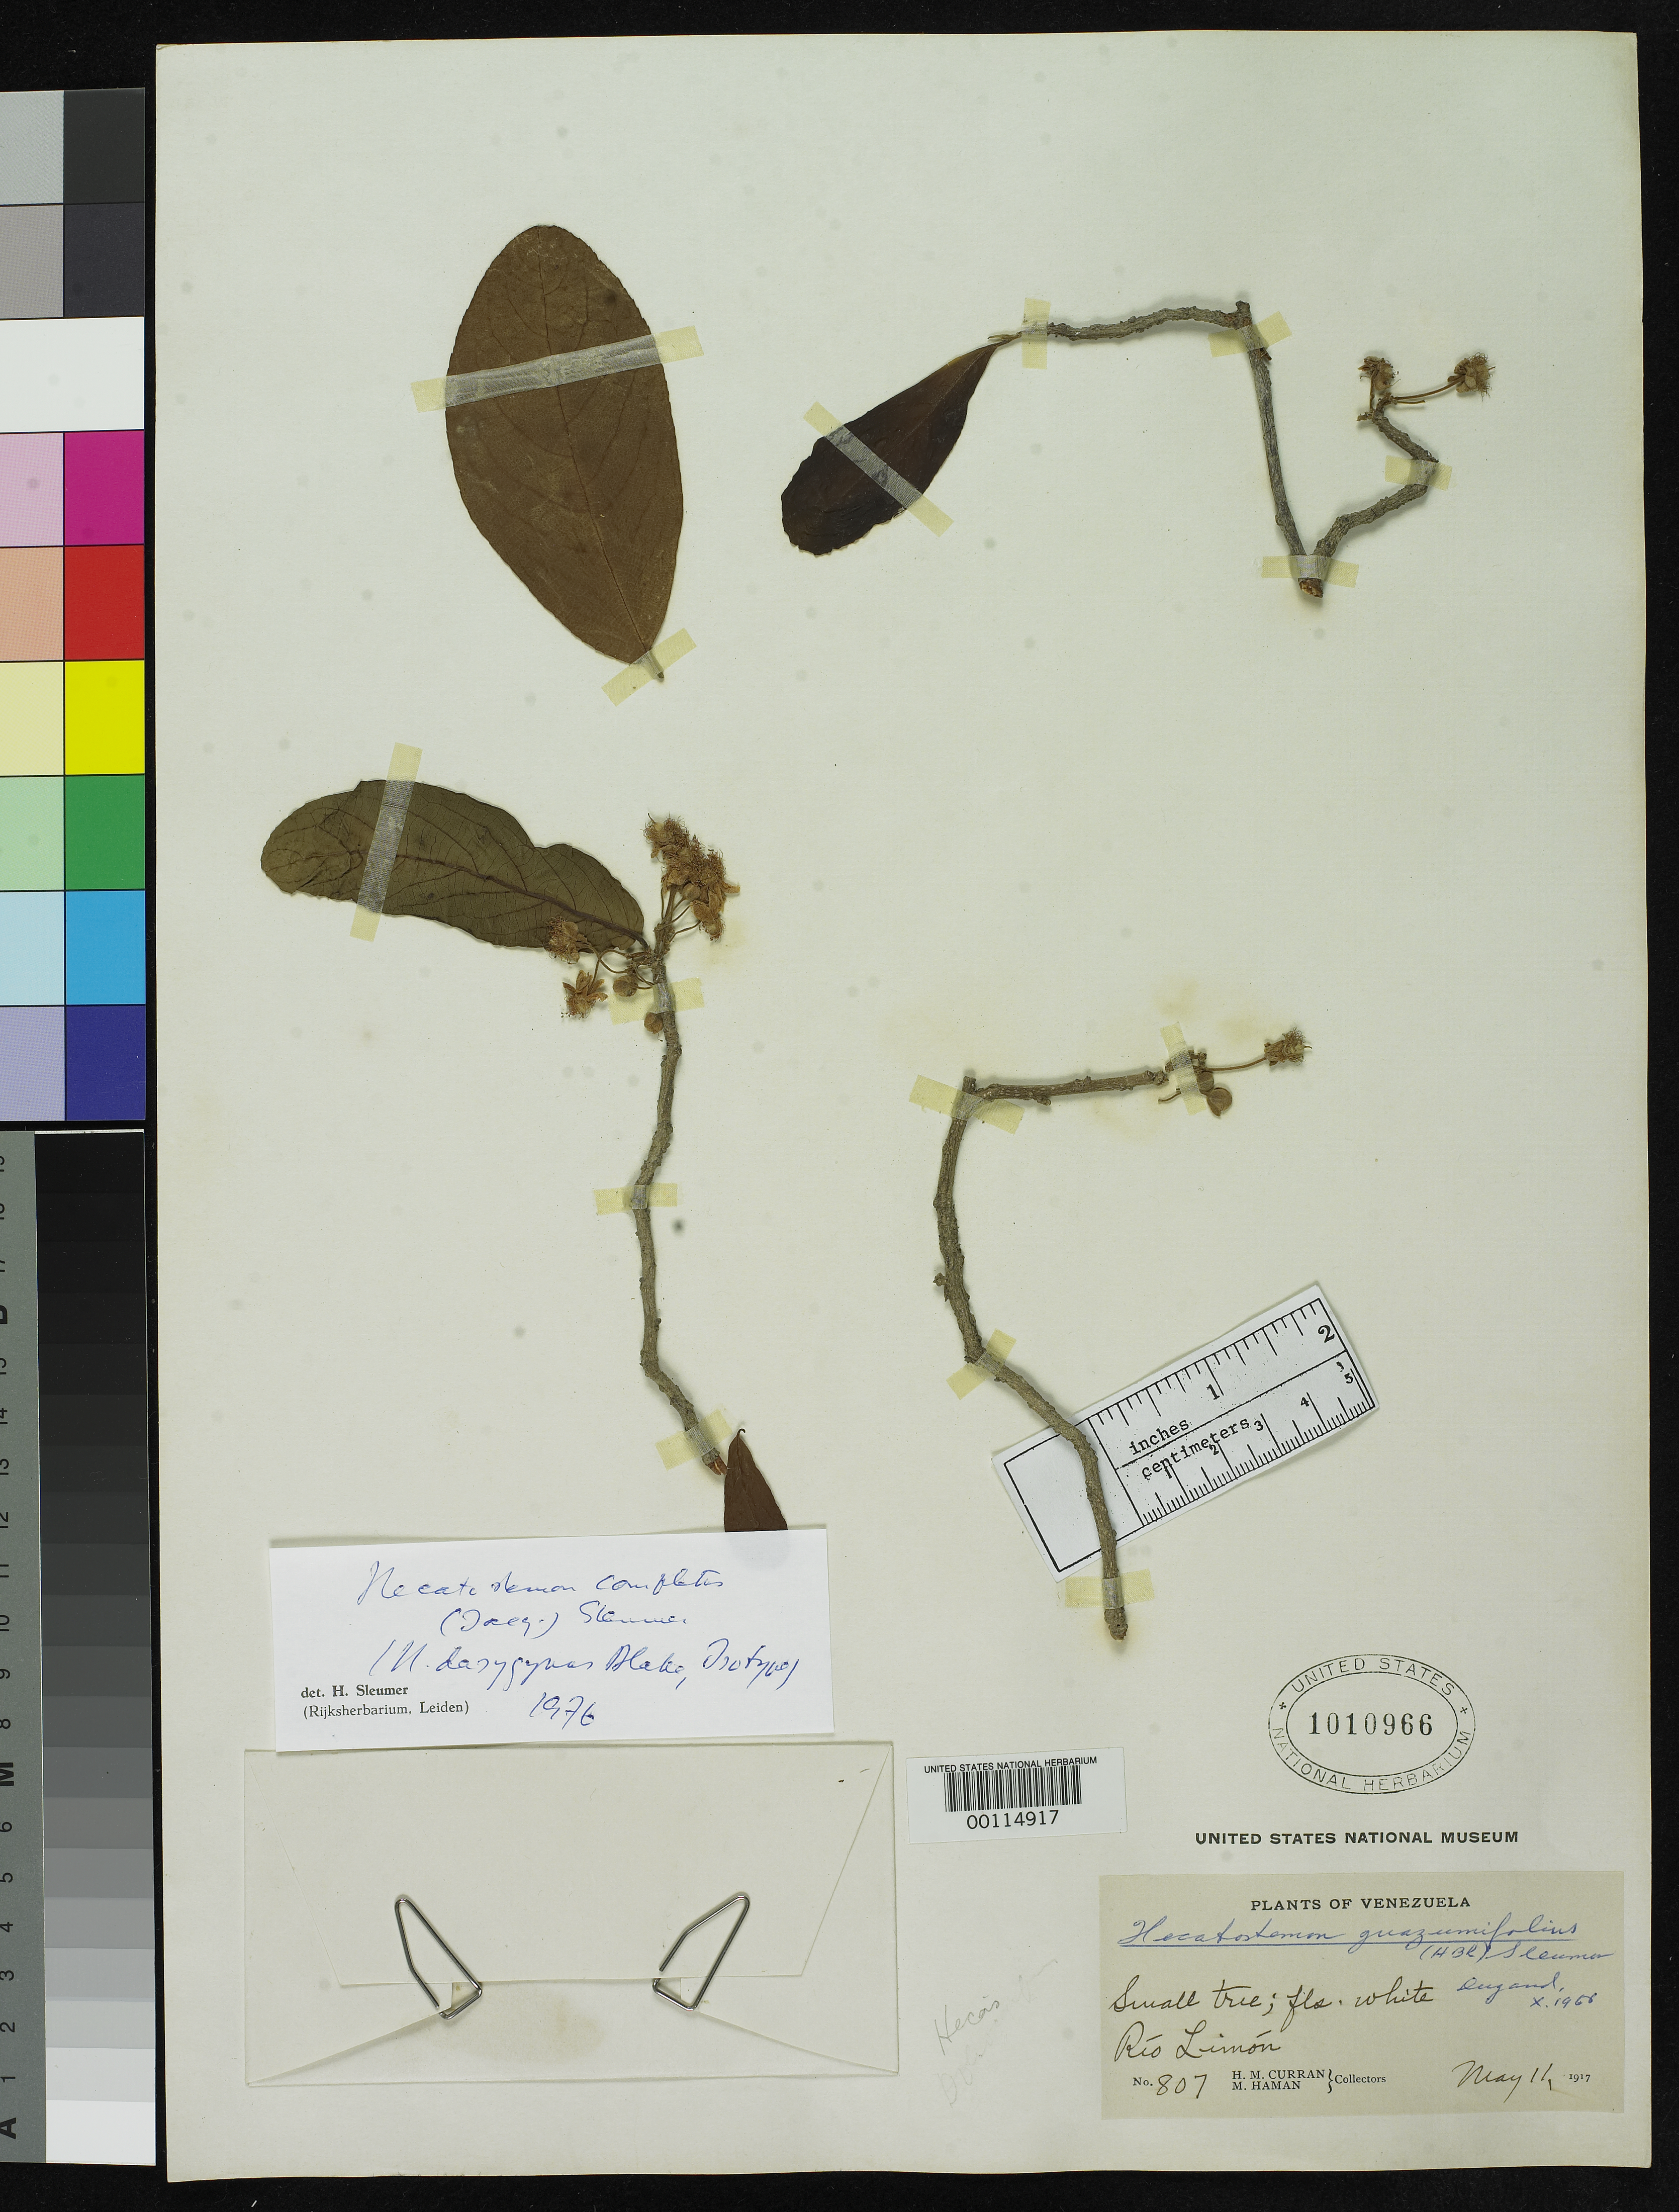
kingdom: Plantae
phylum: Tracheophyta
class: Magnoliopsida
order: Malpighiales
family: Salicaceae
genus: Hecatostemon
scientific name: Hecatostemon dasygynus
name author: S.F. Blake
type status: Isotype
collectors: H. M. Curran & M. Haman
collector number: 807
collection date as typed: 11 May 1917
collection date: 1917-05-11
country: Venezuela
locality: Rio Limon.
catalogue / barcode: US 1010966